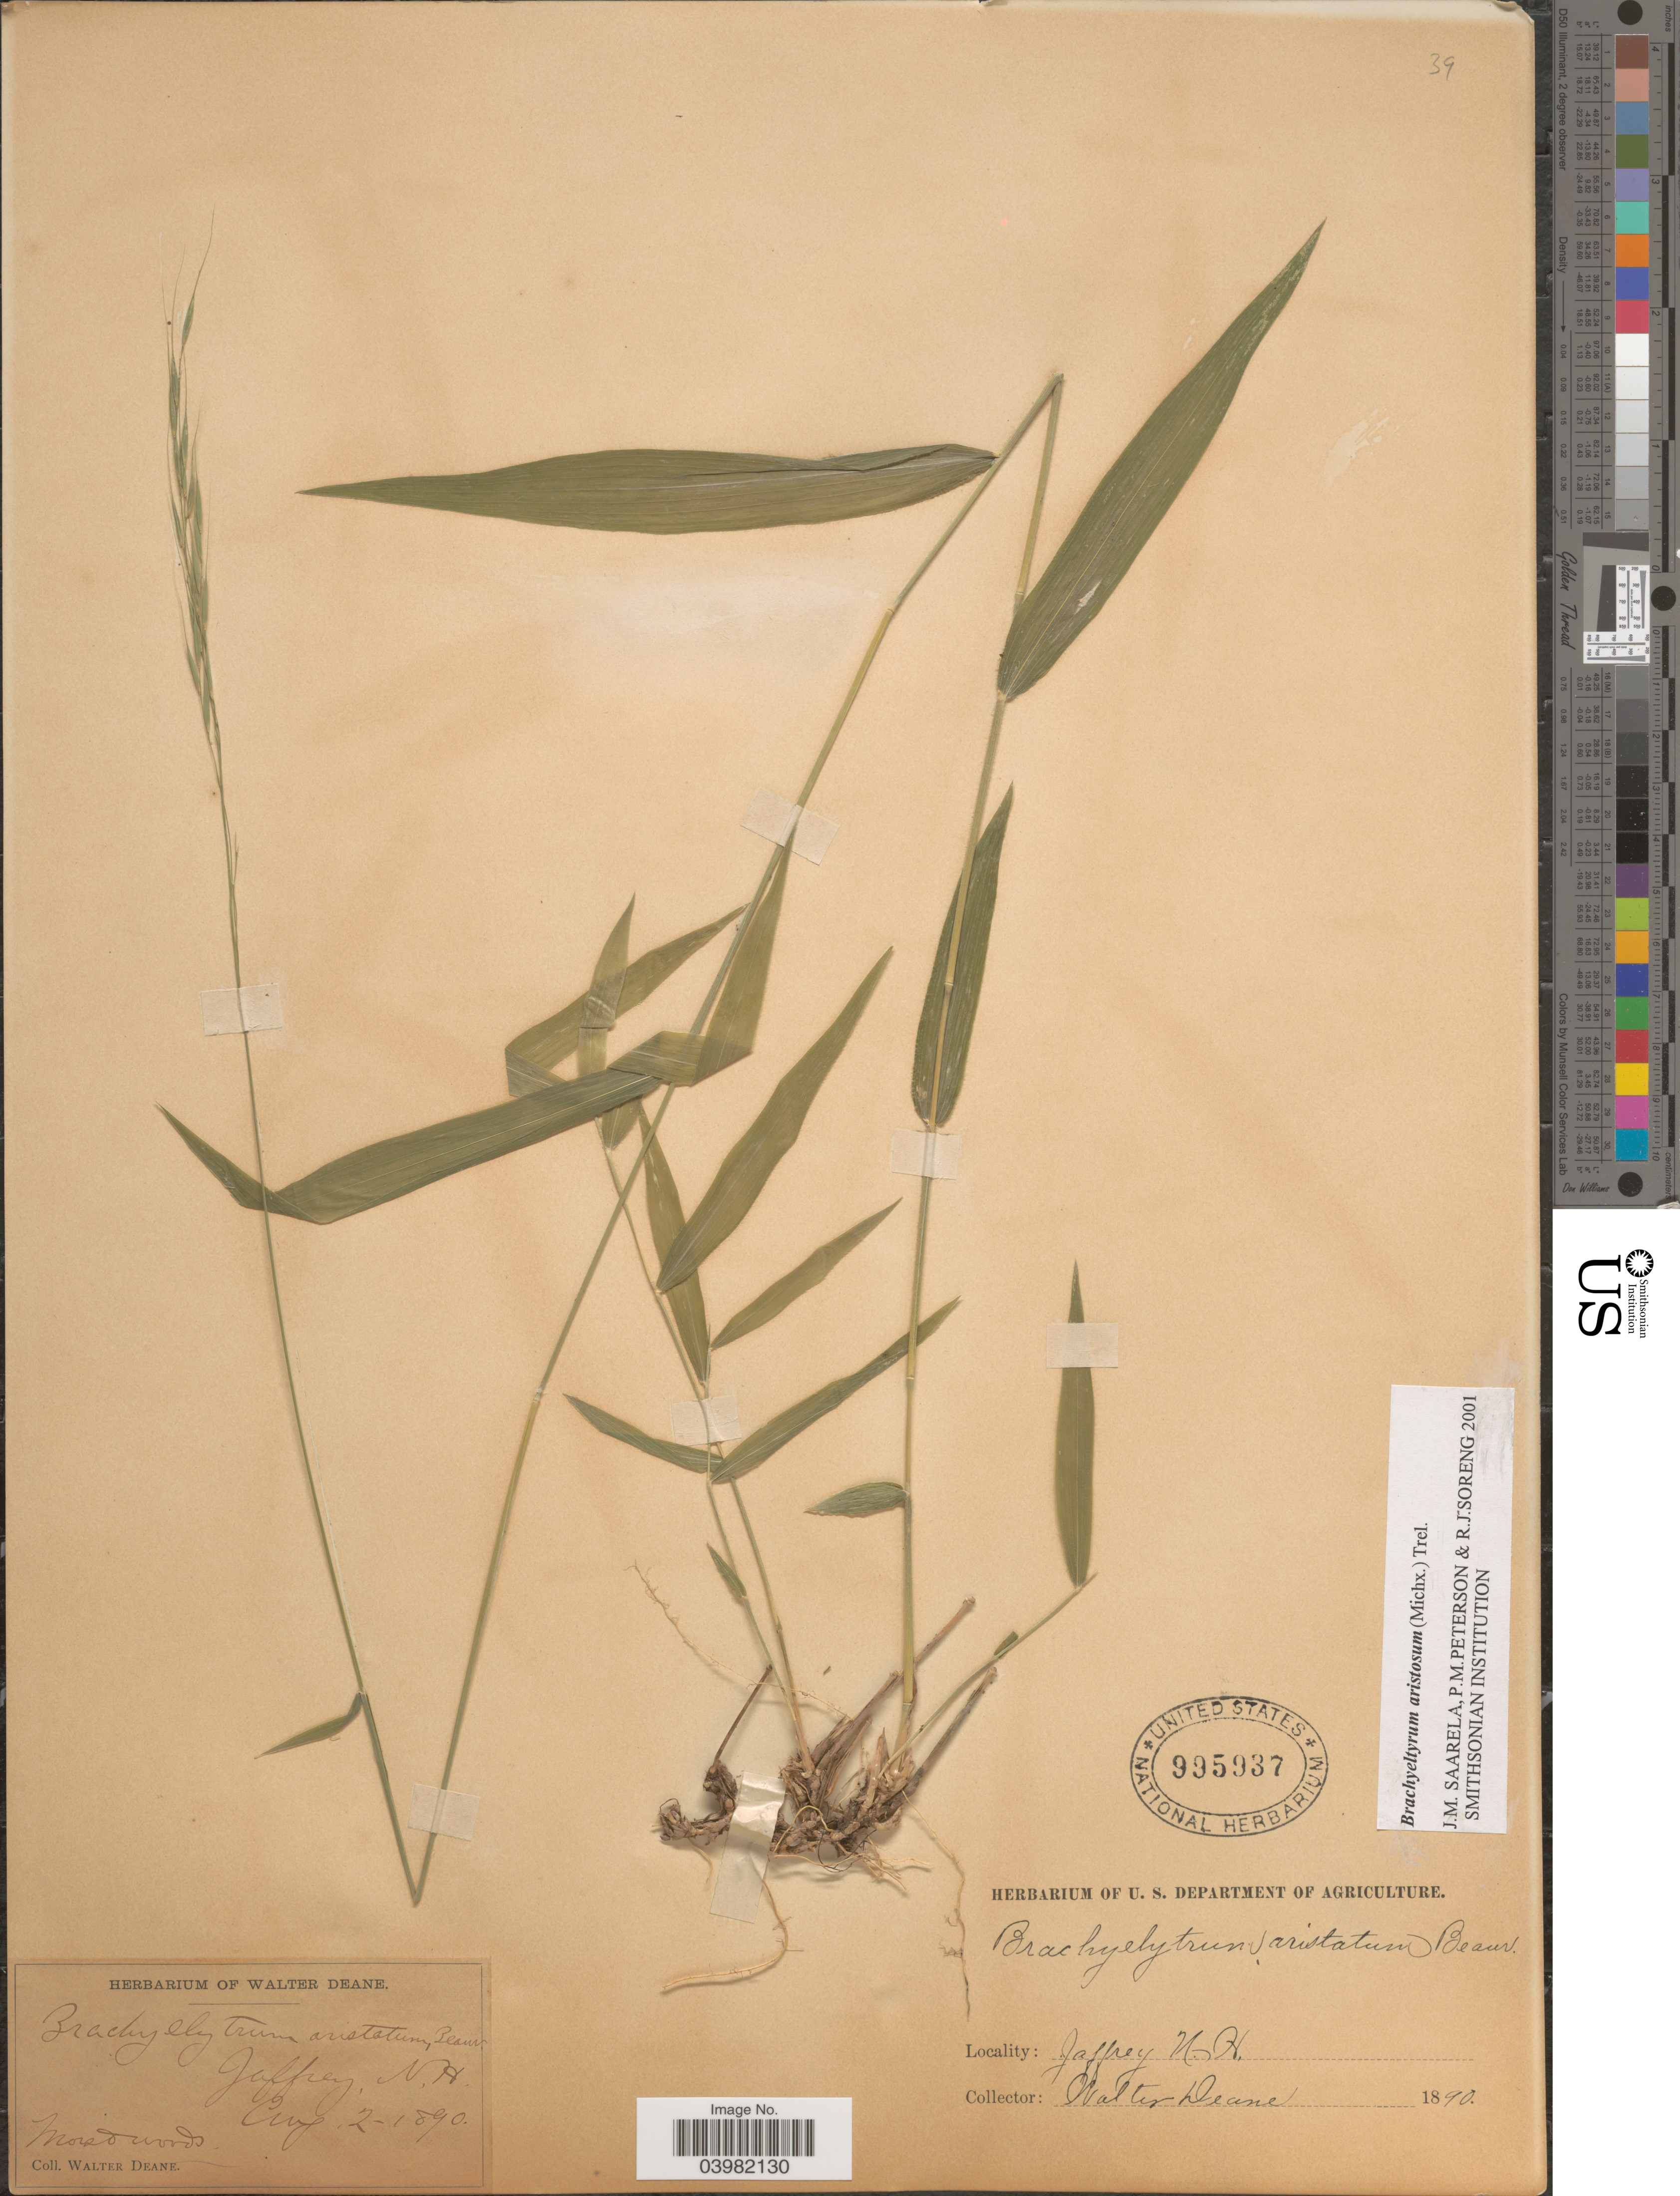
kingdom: Plantae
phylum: Tracheophyta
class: Liliopsida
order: Poales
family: Poaceae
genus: Brachyelytrum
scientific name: Brachyelytrum aristosum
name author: (Michx.) P. Beauv. ex Trel.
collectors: W. Deane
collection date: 1890-08-02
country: United States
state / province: New Hampshire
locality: Jaffrey.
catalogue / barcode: US 995937